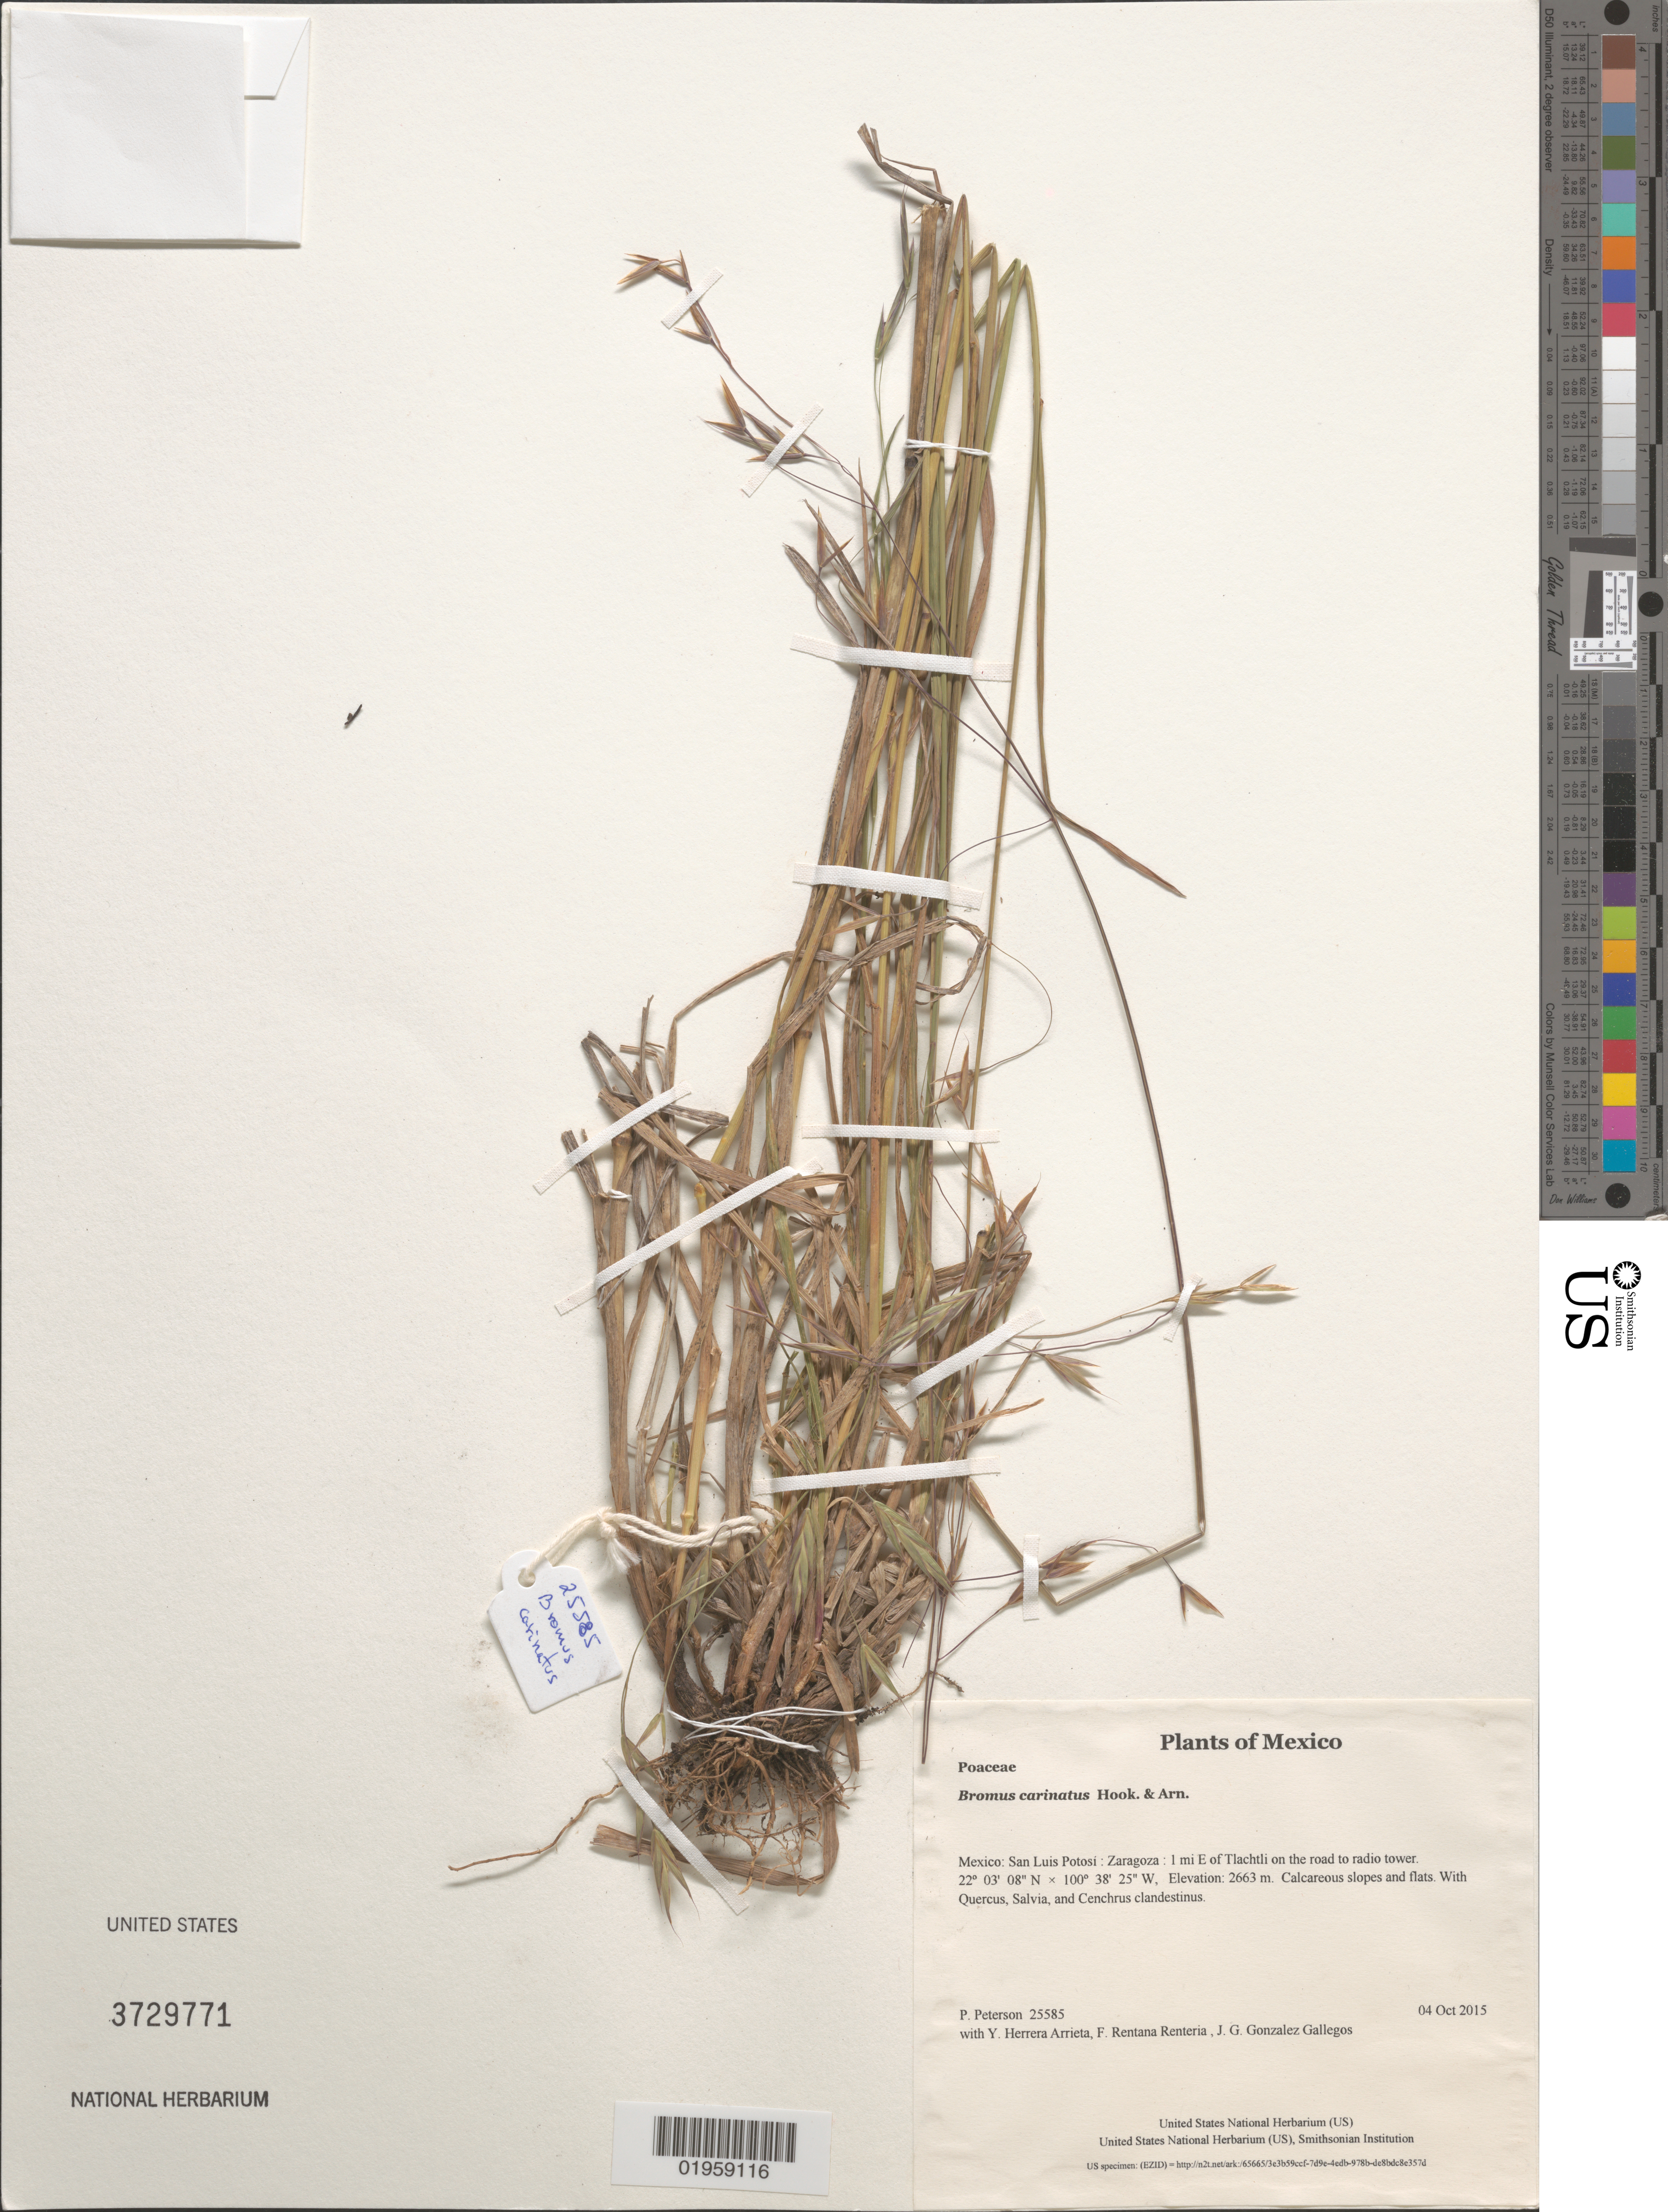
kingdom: Plantae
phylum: Tracheophyta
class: Liliopsida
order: Poales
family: Poaceae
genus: Bromus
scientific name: Bromus carinatus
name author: Hook. & Arn.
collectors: P. M. Peterson, Y. Herrera Arrieta, F. Rentana Renteria & J. G. Gonzalez Gallegos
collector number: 25585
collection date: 2015-10-04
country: Mexico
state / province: San Luis Potosí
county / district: Zaragoza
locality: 1 mi E of Tlachtli on the road to radio tower.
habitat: Calcareous slopes and flats.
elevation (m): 2663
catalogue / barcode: US 3729771